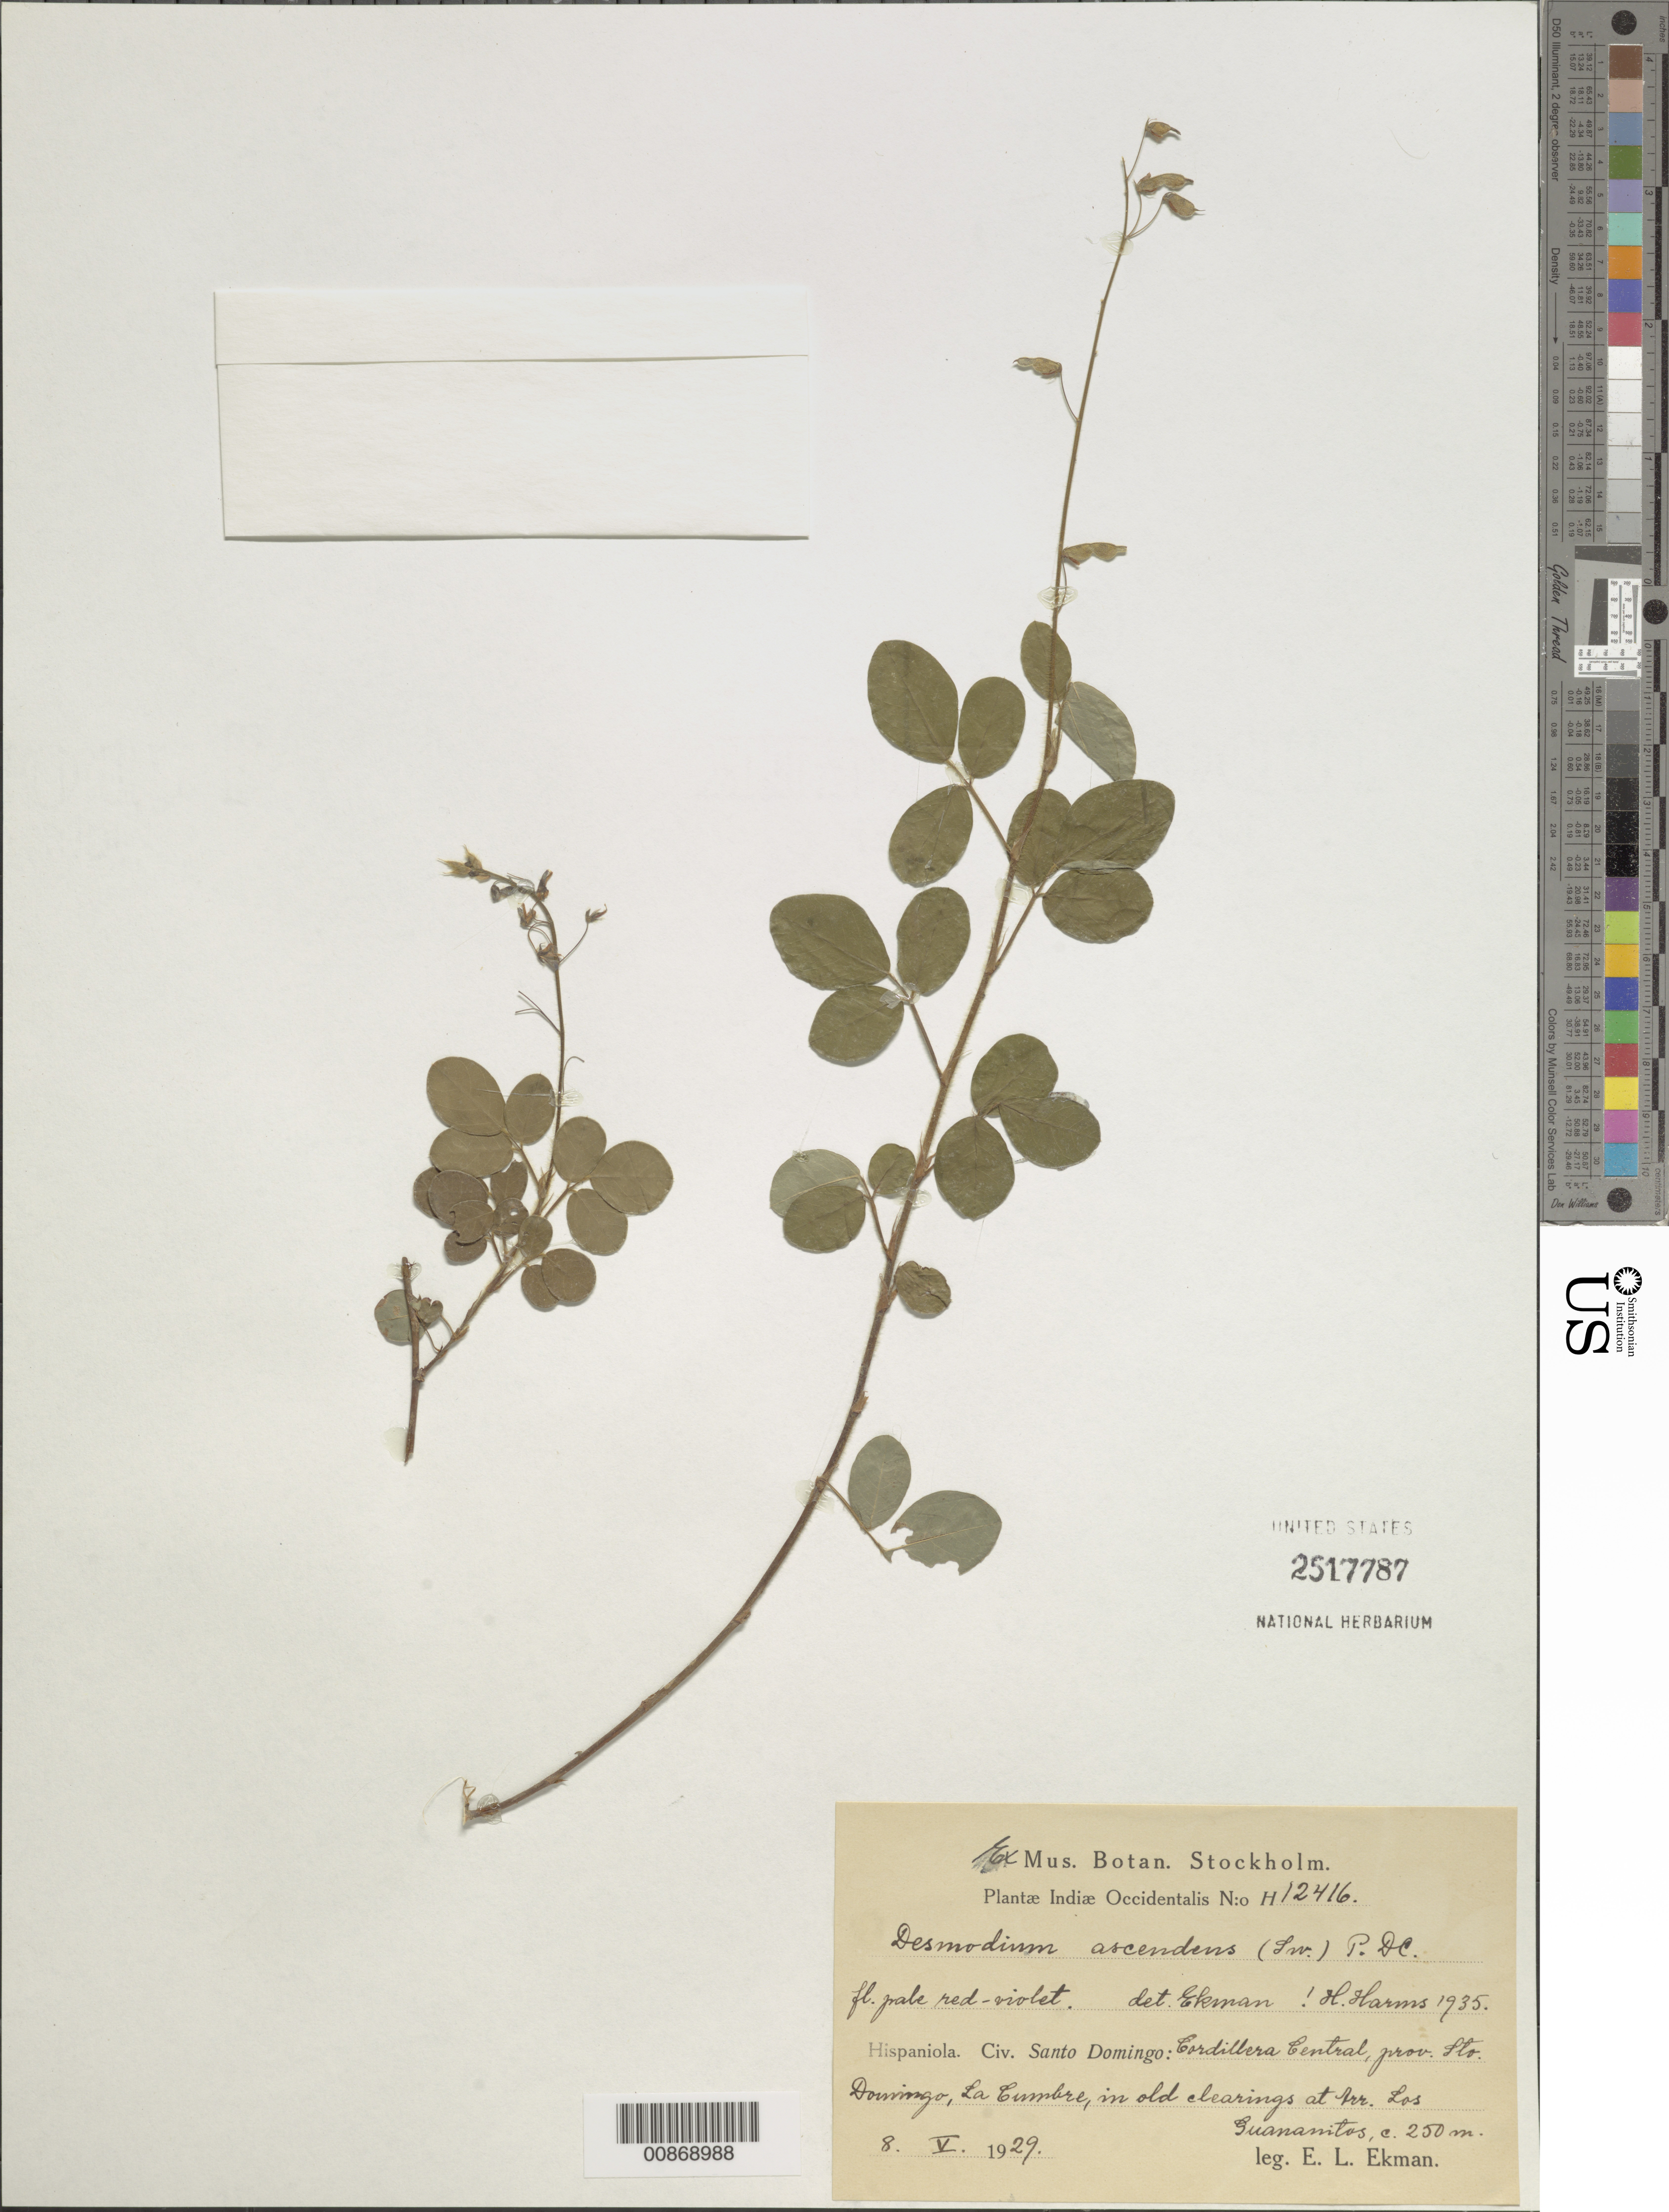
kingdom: Plantae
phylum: Tracheophyta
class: Magnoliopsida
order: Fabales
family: Fabaceae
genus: Grona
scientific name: Grona adscendens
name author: (Sw.) H. Ohashi & K. Ohashi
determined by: Strong, Mark T., (BOT), Smithsonian Institution - National Museum of Natural History (UNITED STATES)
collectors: E. L. Ekman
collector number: H 12416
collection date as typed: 08 May 1929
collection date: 1929-05-08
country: Dominican Republic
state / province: Distrito Nacional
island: Hispaniola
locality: Cordillera Central, prov, Sto. Domingo (obsolete), La Cumbre, at Arr. Los Guananitos.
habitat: In old clearings.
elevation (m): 250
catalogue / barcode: US 2517787